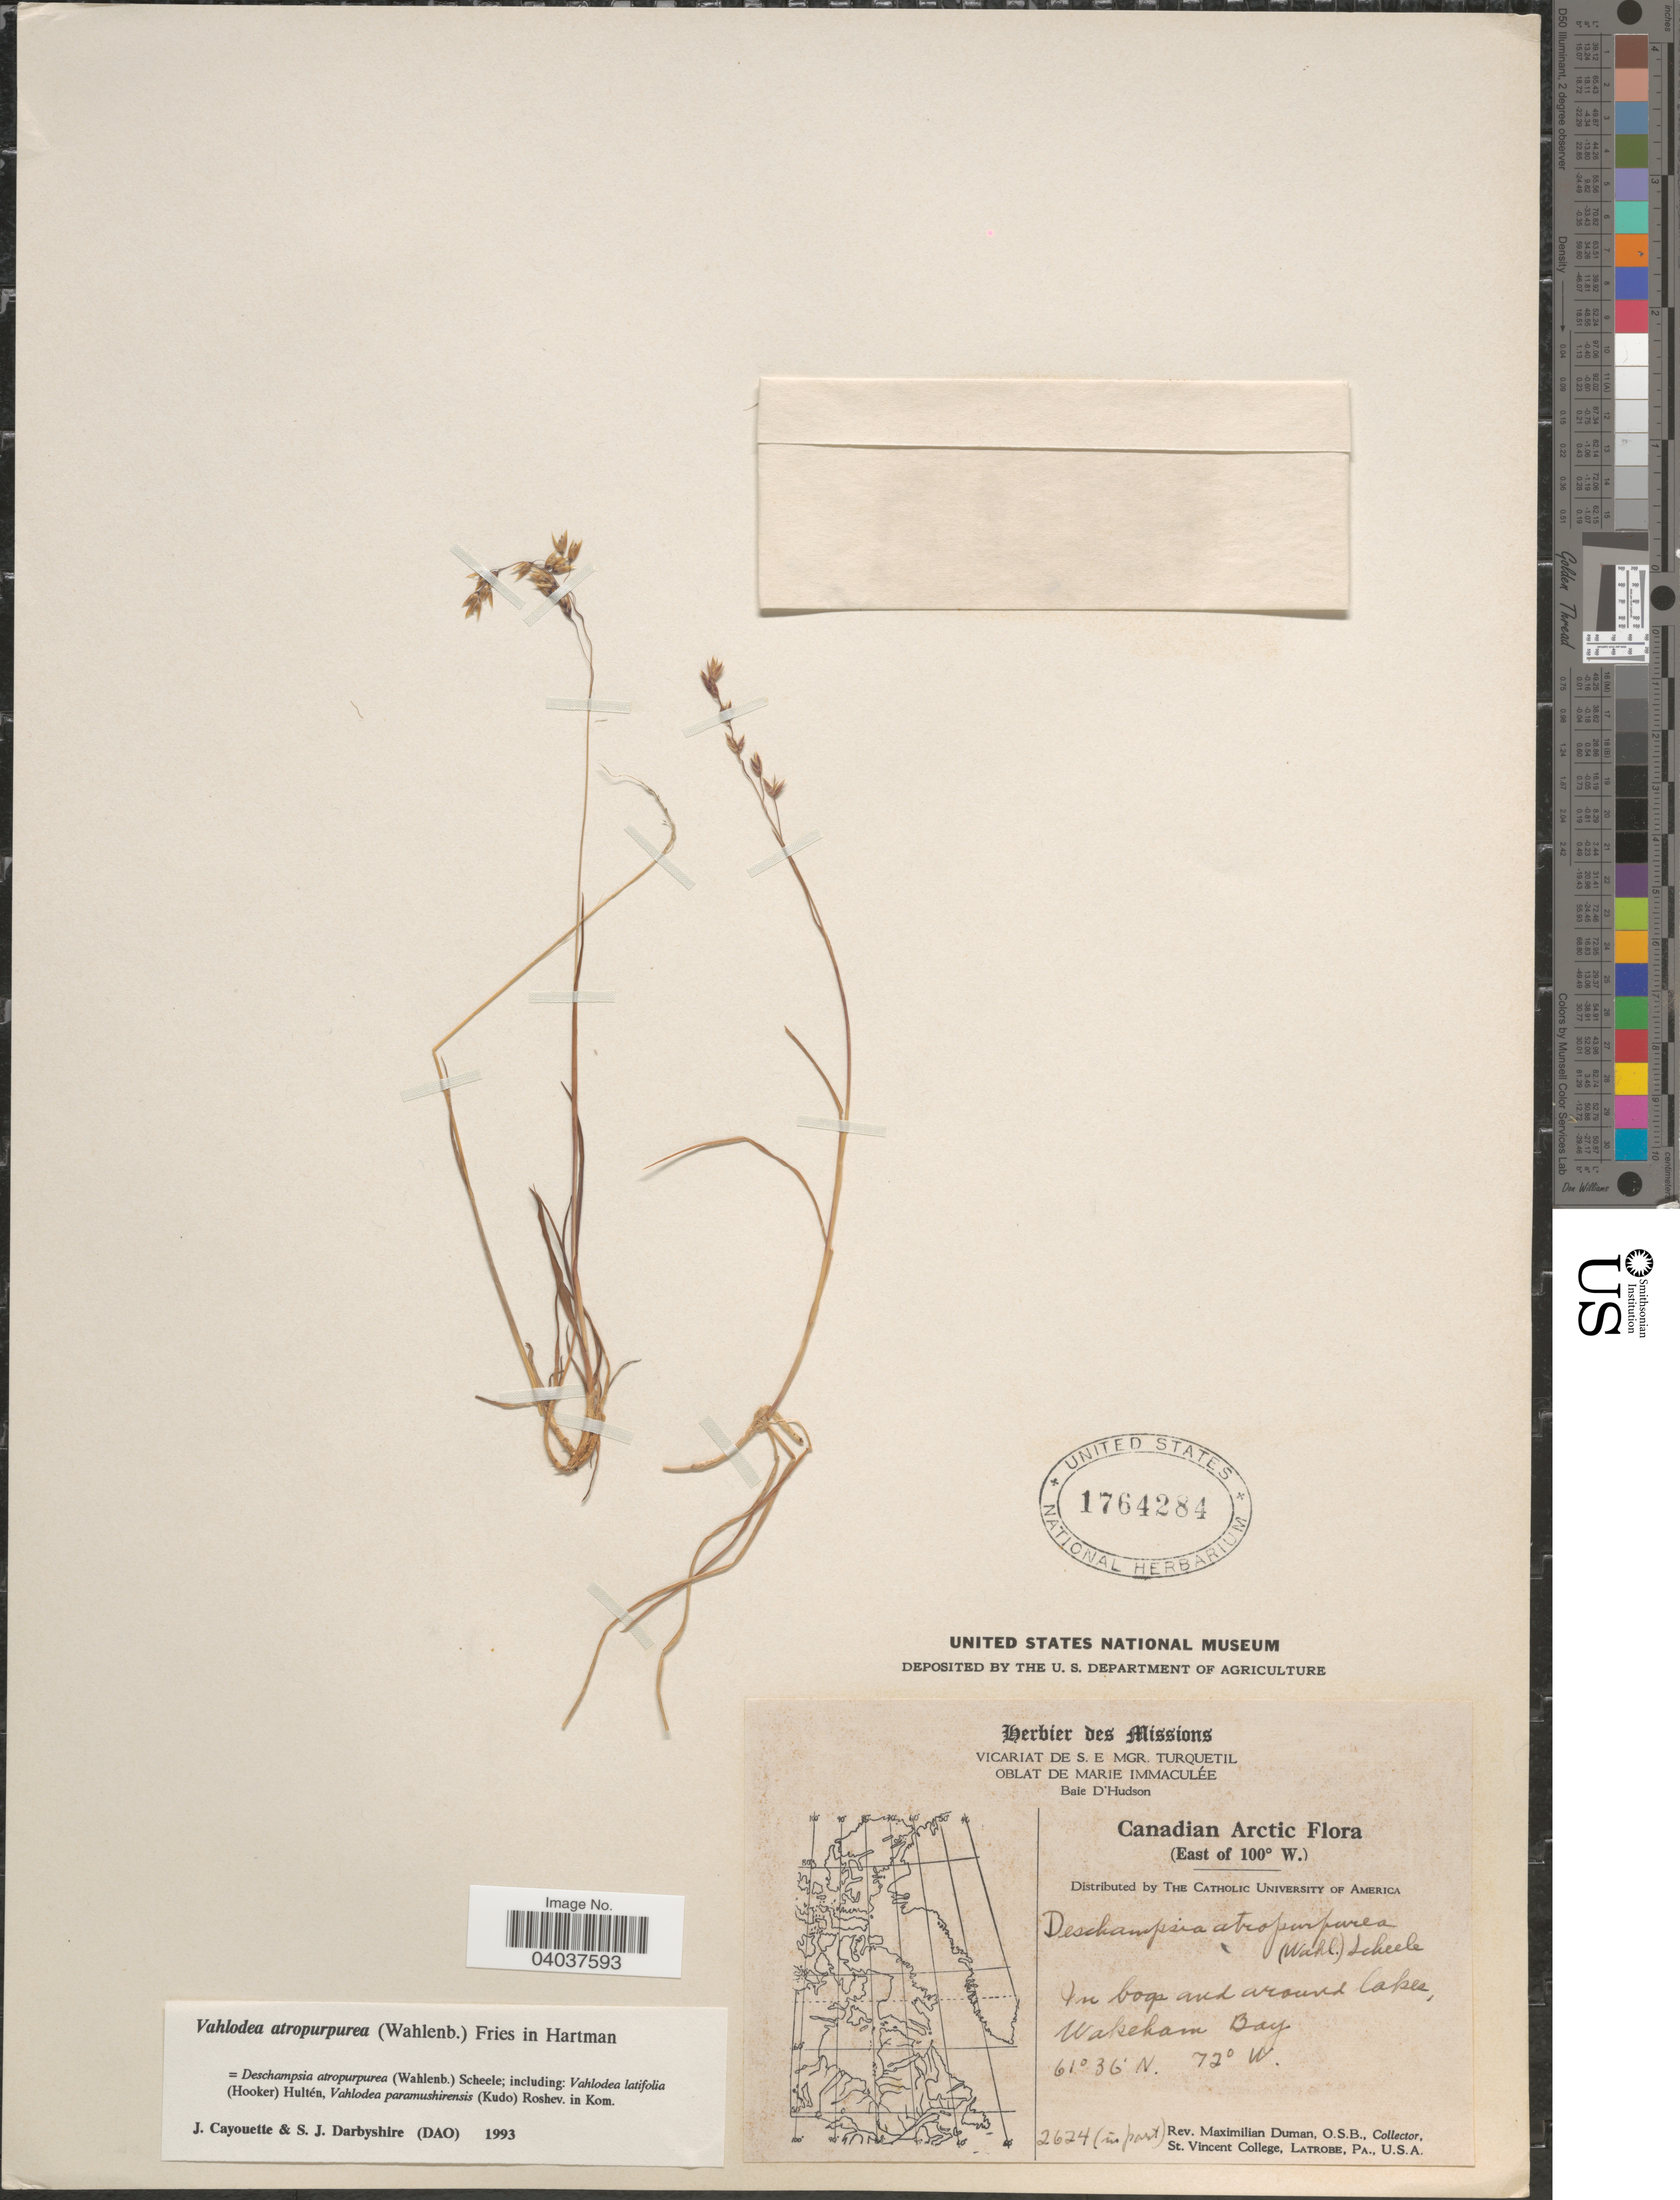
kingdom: Plantae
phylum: Tracheophyta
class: Liliopsida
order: Poales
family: Poaceae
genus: Vahlodea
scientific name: Vahlodea atropurpurea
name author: (Wahlenb.) Fr. ex Hartm.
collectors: M. Duman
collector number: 2624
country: Canada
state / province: Quebec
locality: Canadian Arctic. (East of 100° W.) In bogs and around lakes, Wakeham Bay.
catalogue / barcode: US 1764284